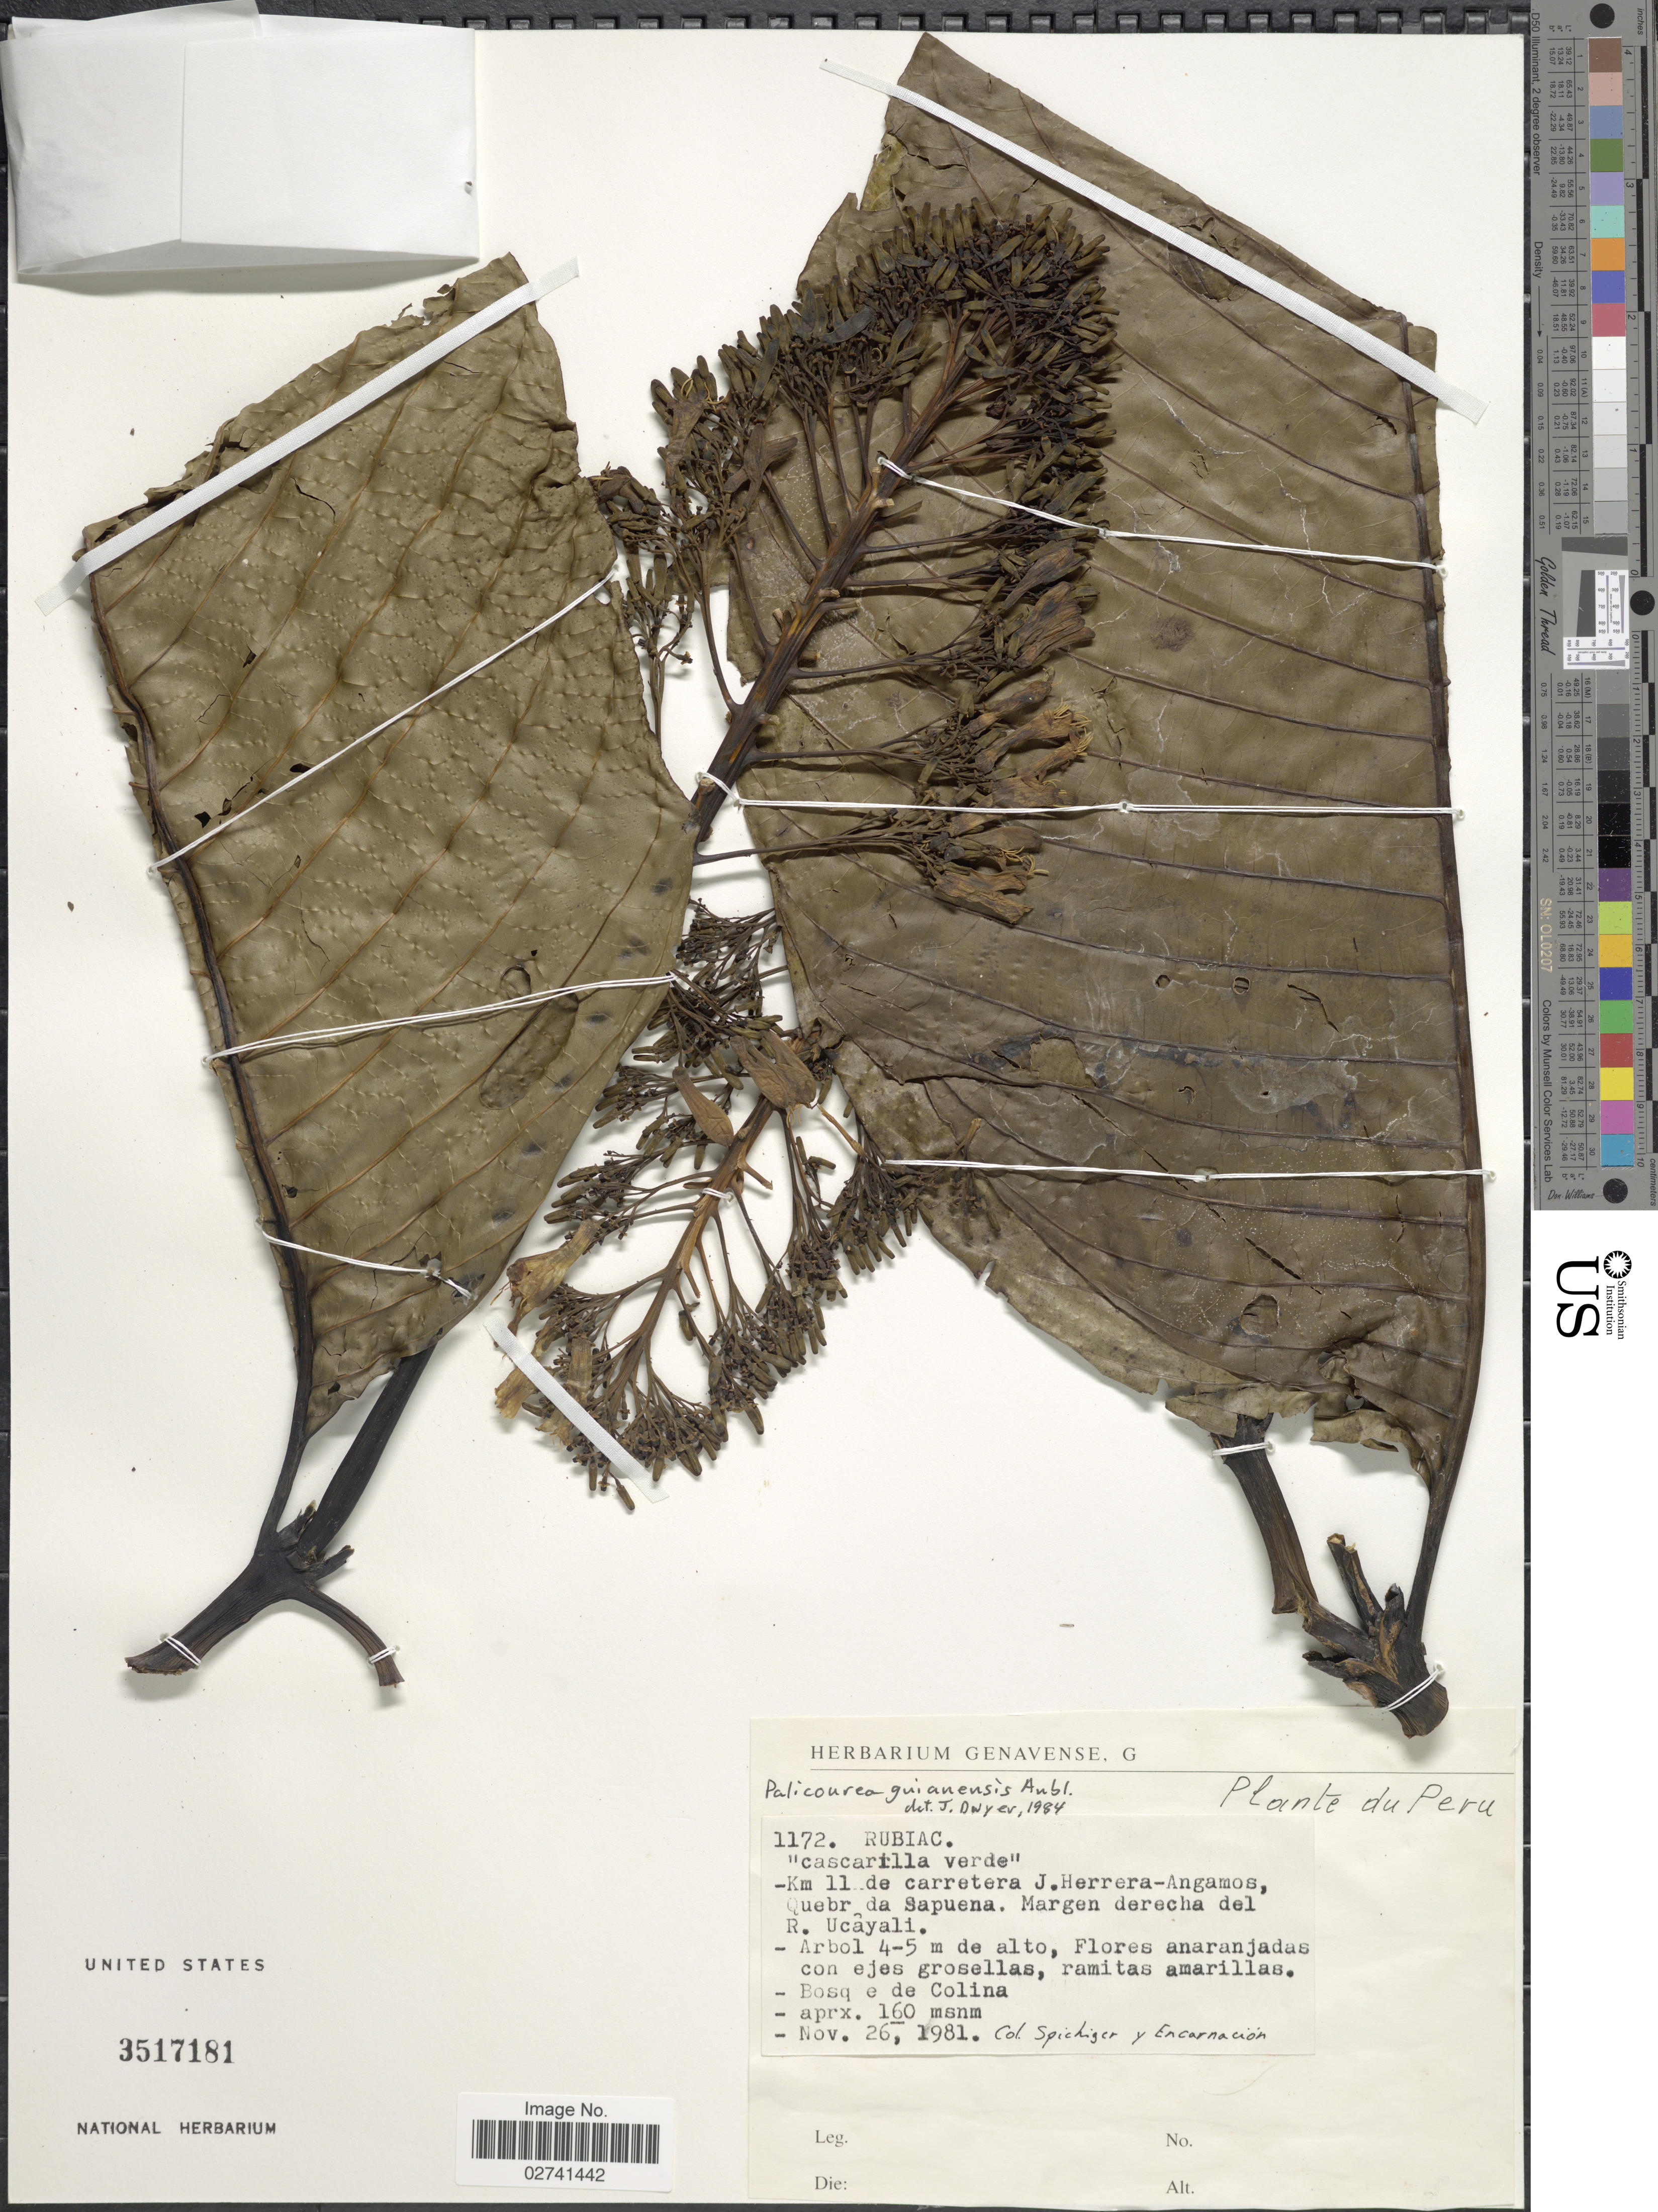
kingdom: Plantae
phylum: Tracheophyta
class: Magnoliopsida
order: Gentianales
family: Rubiaceae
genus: Palicourea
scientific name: Palicourea guianensis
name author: Aubl.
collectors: Spichiger & -- Encarnacion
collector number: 1172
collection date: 1981-11-26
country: Peru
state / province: Loreto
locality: Km 11 de carretera J. Herrera-Angamos, Quebrada da Sapuena. Margen derecha del R. Ucayali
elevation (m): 160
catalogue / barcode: US 3517181